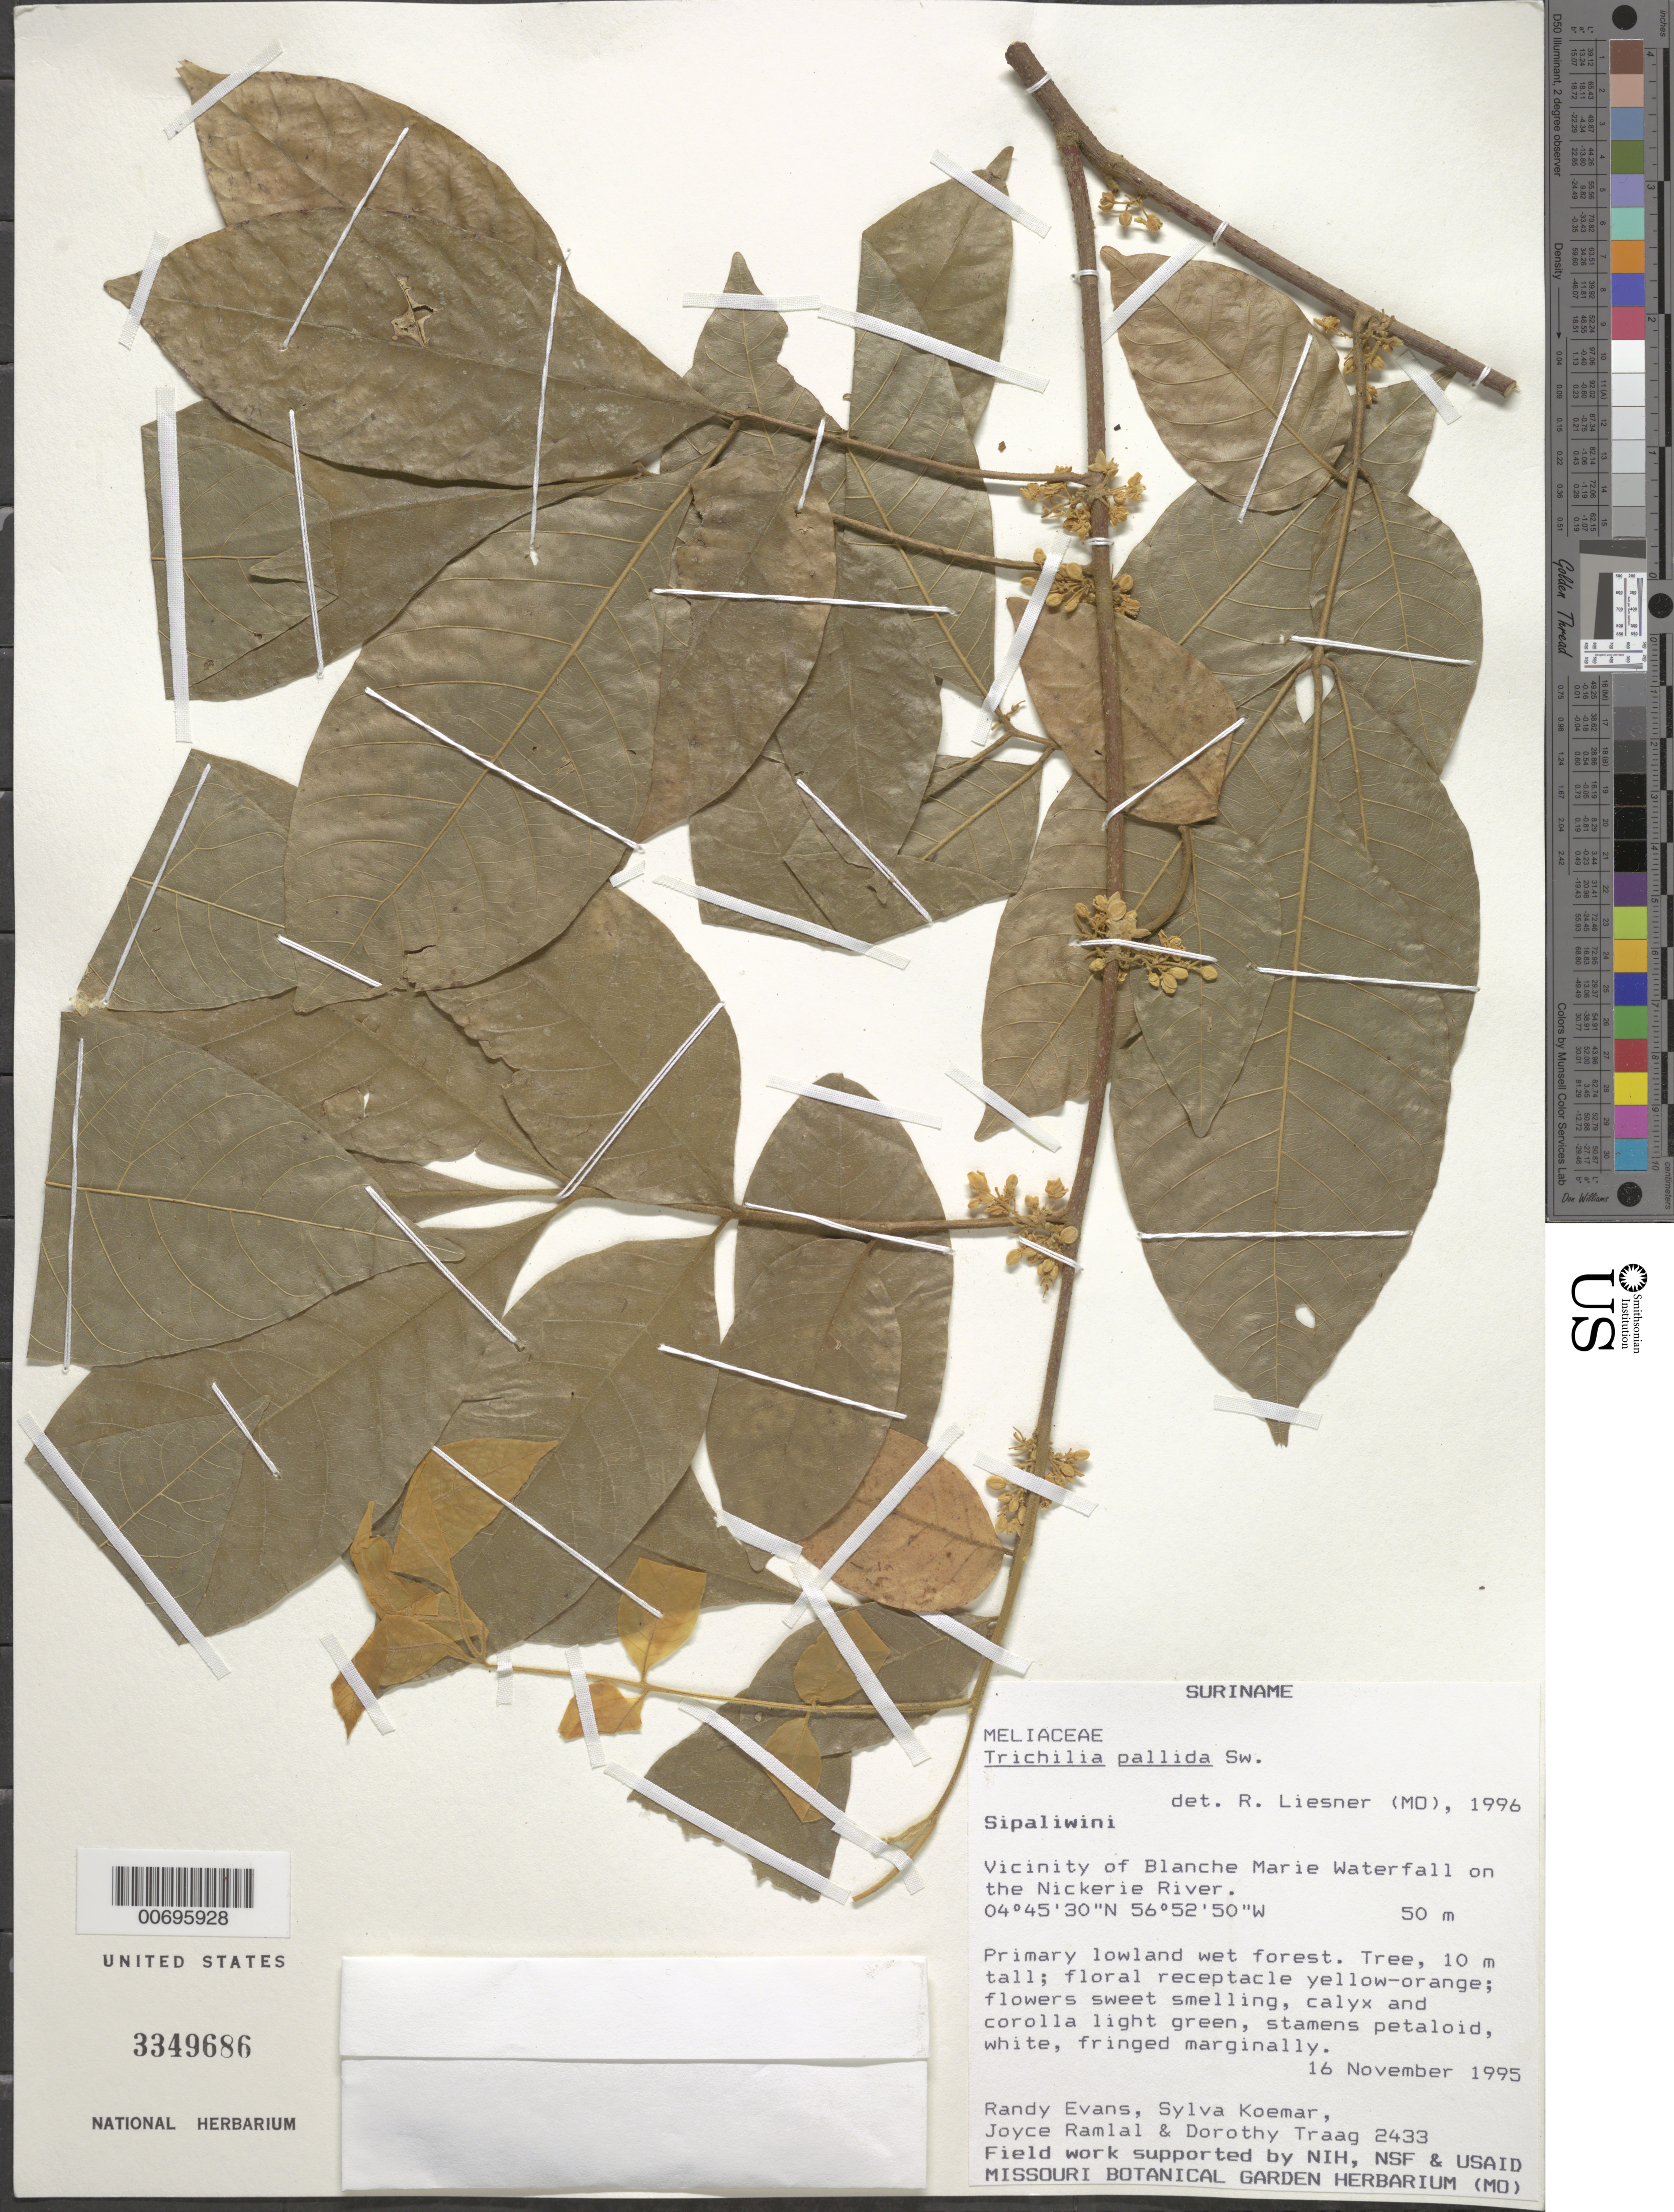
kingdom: Plantae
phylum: Tracheophyta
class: Magnoliopsida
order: Sapindales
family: Meliaceae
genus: Trichilia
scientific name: Trichilia pallida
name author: Sw.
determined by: Liesner, R. L.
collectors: R. Evans, S. Koemar, J. Ramlal & D. Traag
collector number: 2433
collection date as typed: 16-Nov-95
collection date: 1995-11-16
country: Suriname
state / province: Sipaliwini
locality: Blanche Marie Waterfall, vic., on Nickerie R.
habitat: Primary lowland wet forest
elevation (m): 50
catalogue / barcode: US 3349686